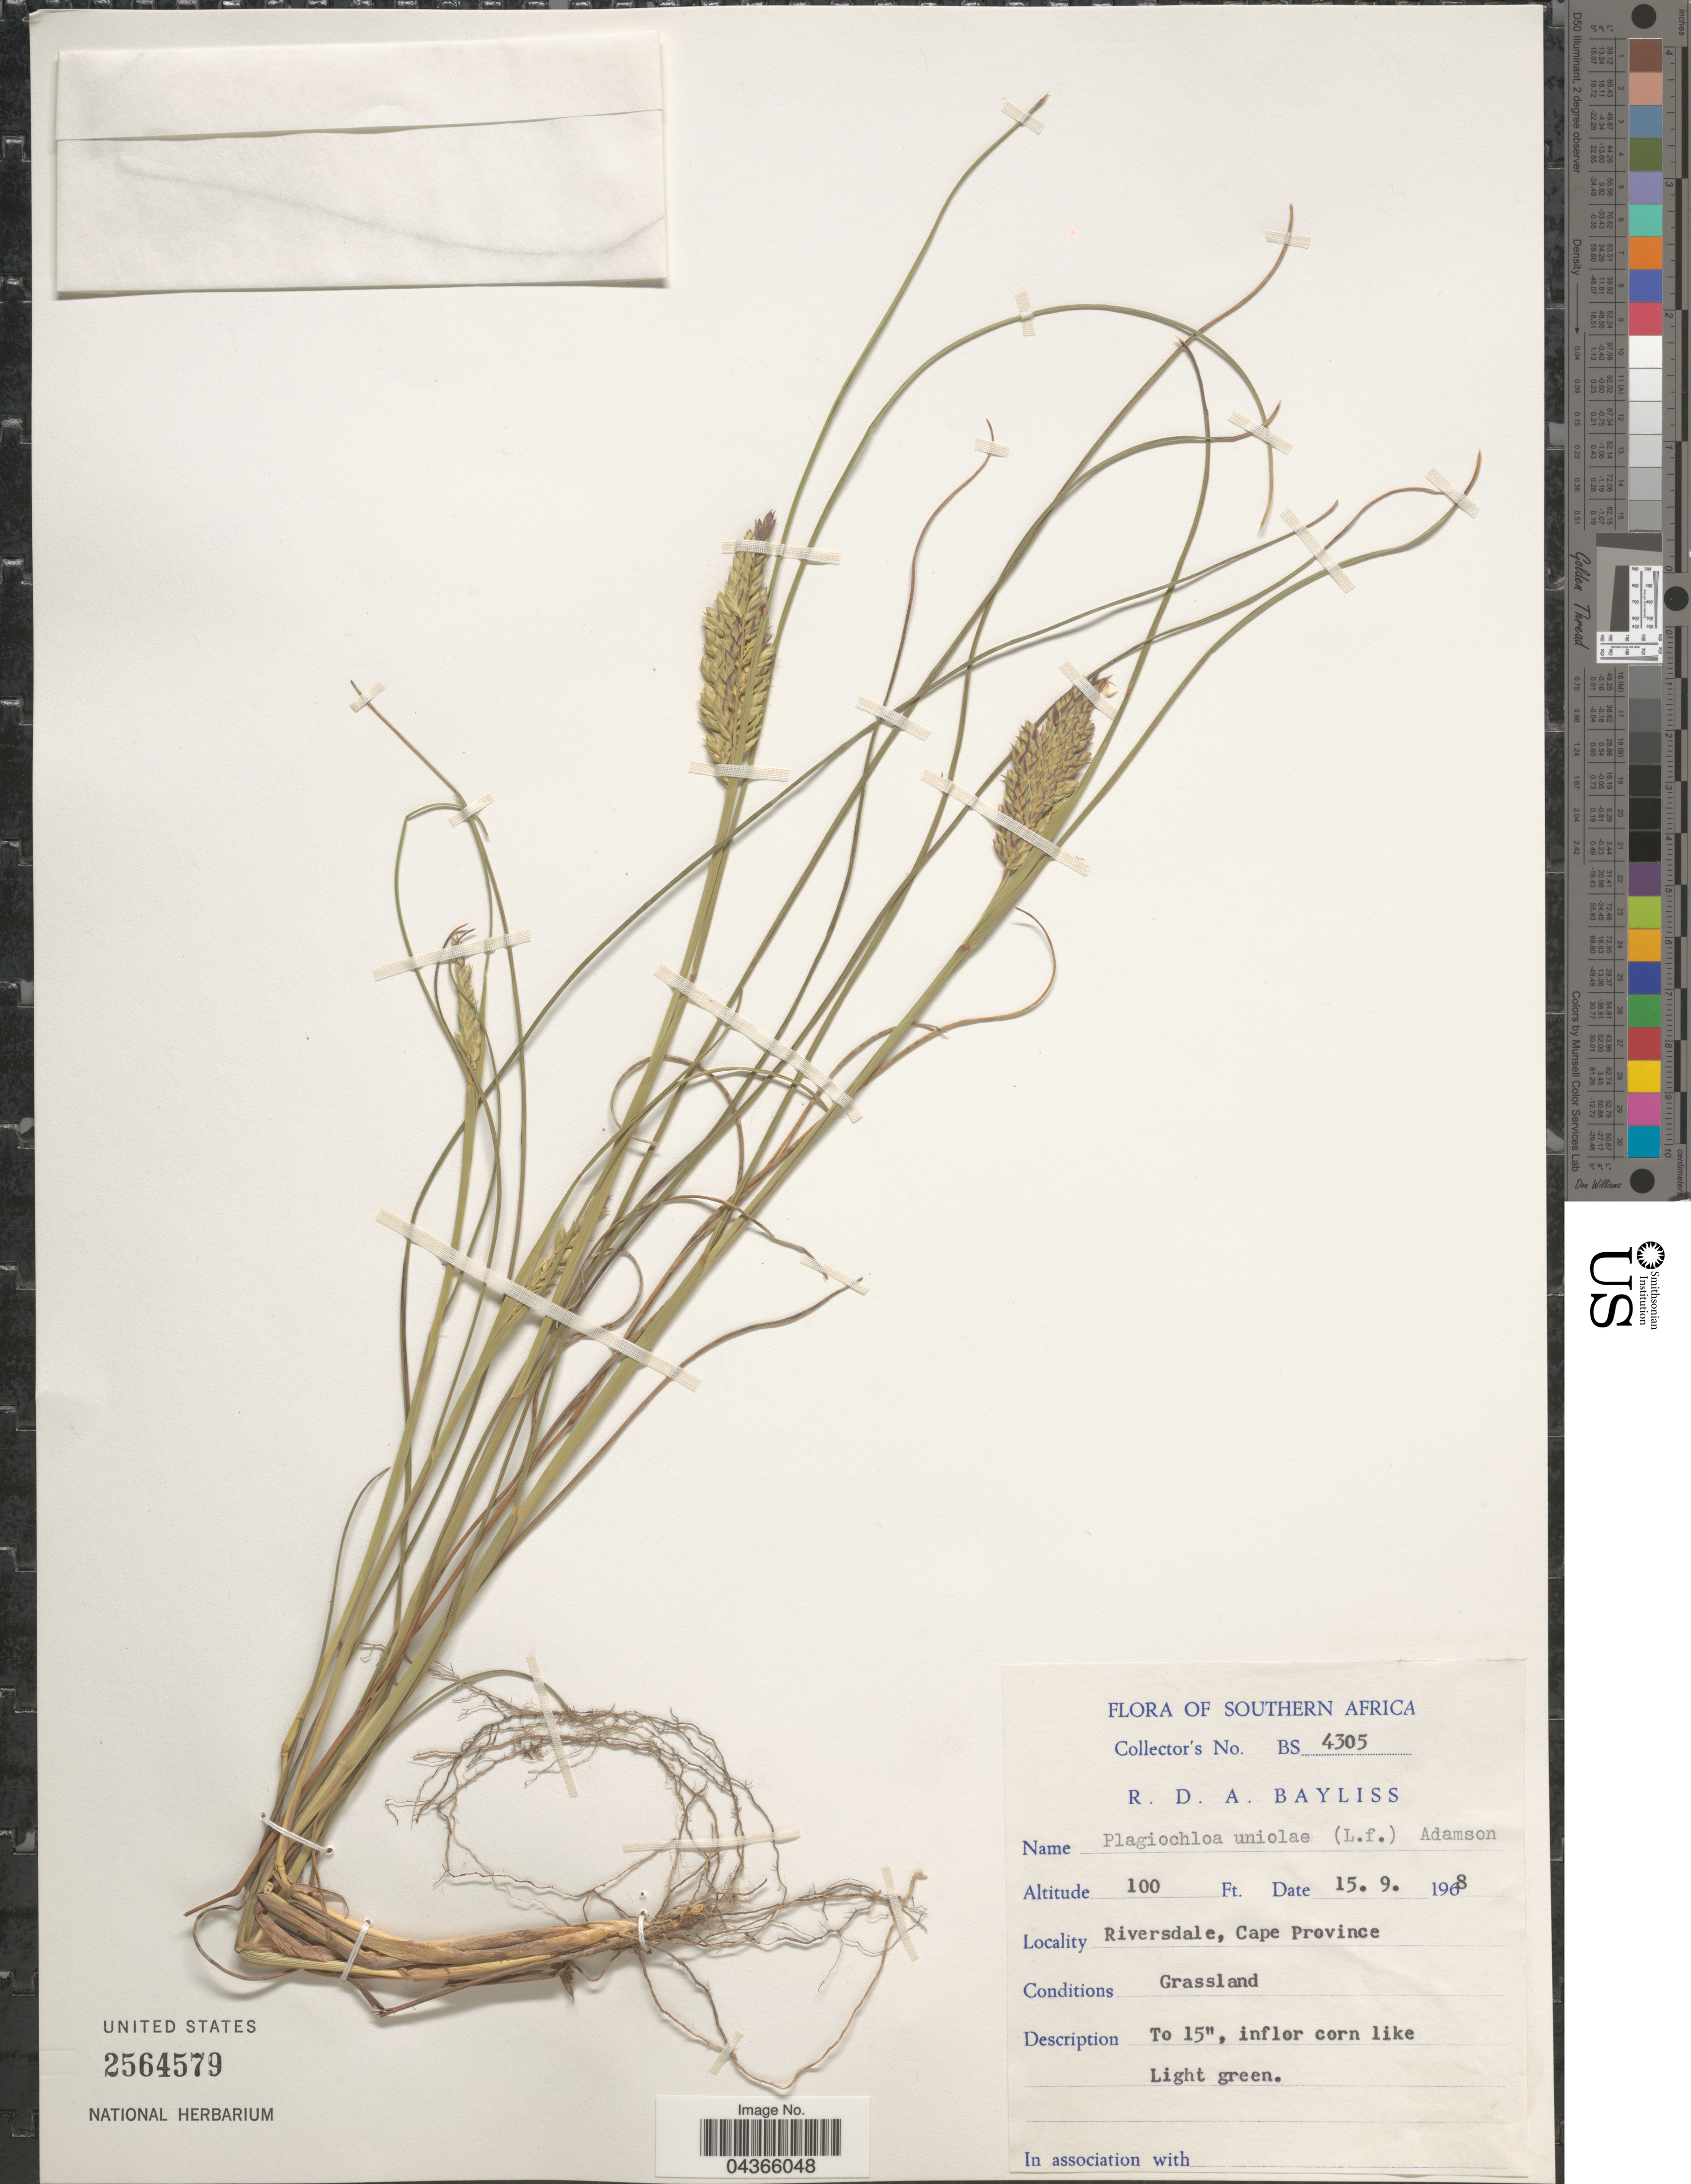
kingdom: Plantae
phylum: Tracheophyta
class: Liliopsida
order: Poales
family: Poaceae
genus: Tribolium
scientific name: Tribolium uniolae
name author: (L. f.) Renvoize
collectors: R. Bayliss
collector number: BS4305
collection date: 1968-09-15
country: South Africa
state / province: Western Cape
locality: Southern Africa. Riversdale.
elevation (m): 30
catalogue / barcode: US 2564579